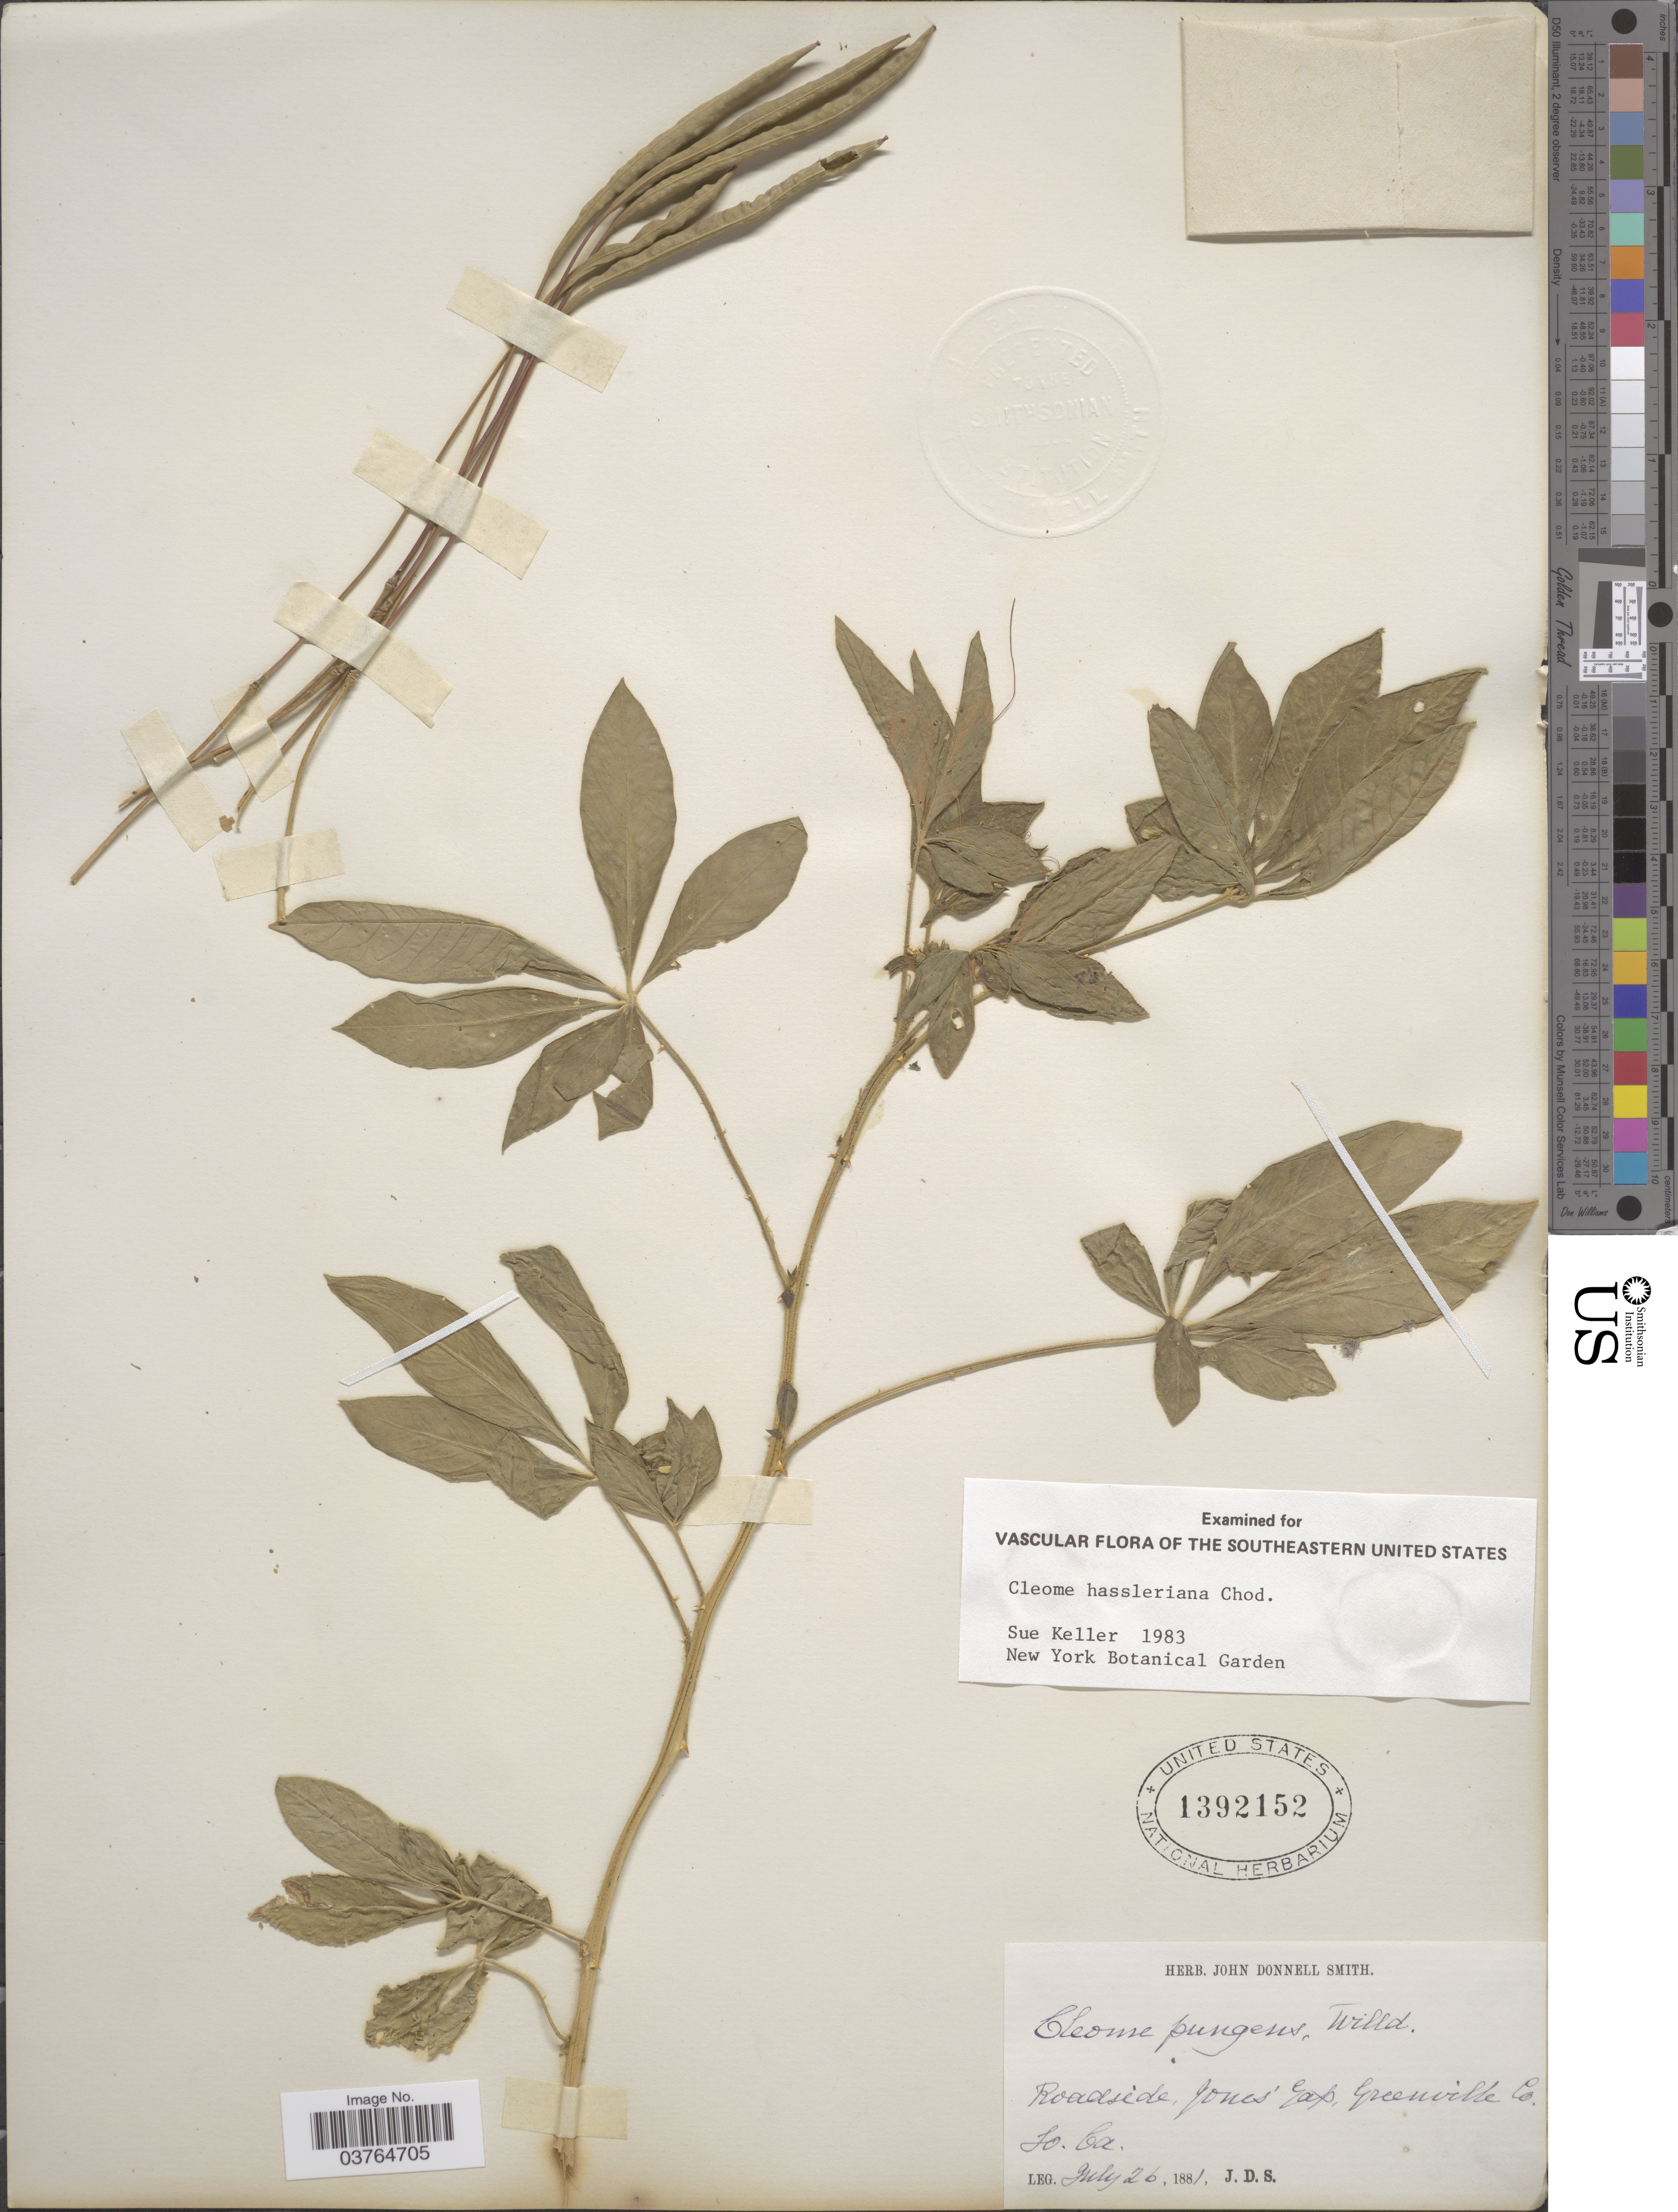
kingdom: Plantae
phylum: Tracheophyta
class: Magnoliopsida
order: Brassicales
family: Cleomaceae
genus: Tarenaya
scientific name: Tarenaya houtteana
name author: (Schltdl.) Soares Neto & Roalson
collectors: J. Donnell Smith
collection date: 1881-07-26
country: United States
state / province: South Carolina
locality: Roadside, Jones Gap, Greensville Co.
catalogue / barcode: US 1392152